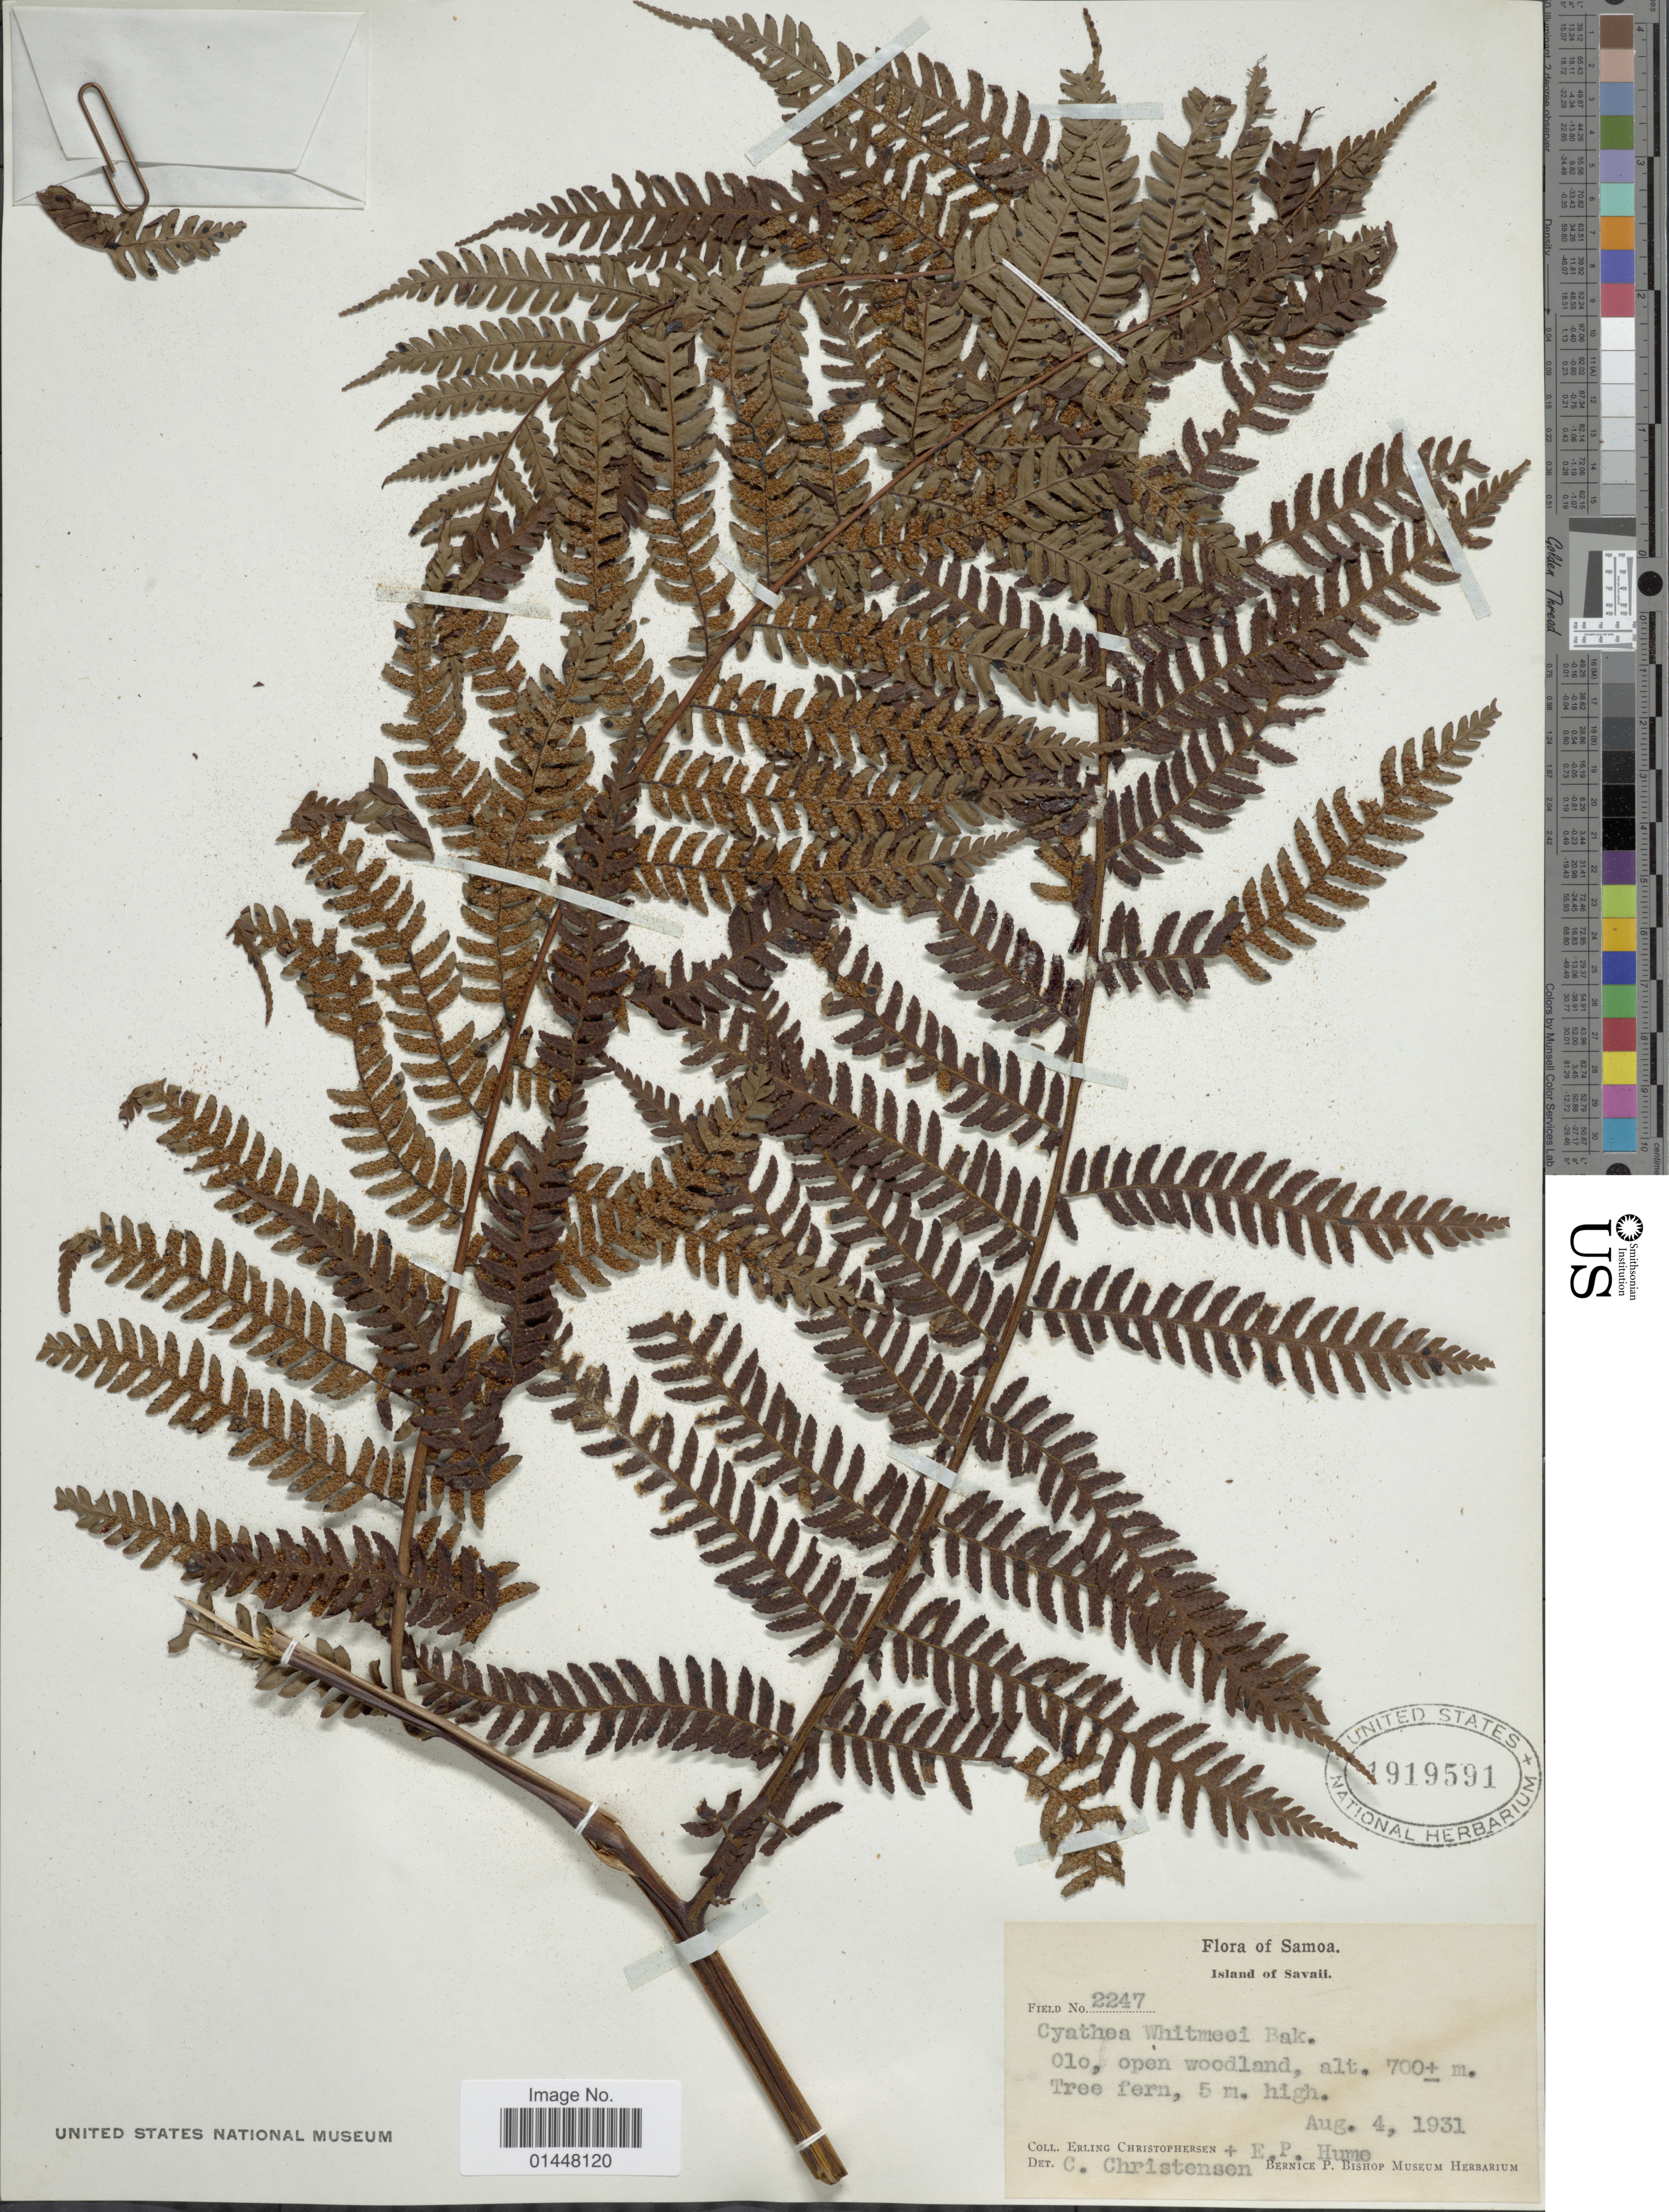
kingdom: Plantae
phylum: Tracheophyta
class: Polypodiopsida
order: Cyatheales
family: Cyatheaceae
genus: Sphaeropteris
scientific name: Sphaeropteris samoensis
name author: (Baker)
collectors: E. Christophersen & E. P. Hume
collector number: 2247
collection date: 1931-08-04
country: Samoa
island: Savai'i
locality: Samoa. Island of Savaii. Olo, open woodland. Tree fern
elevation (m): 700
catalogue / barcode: US 1919591